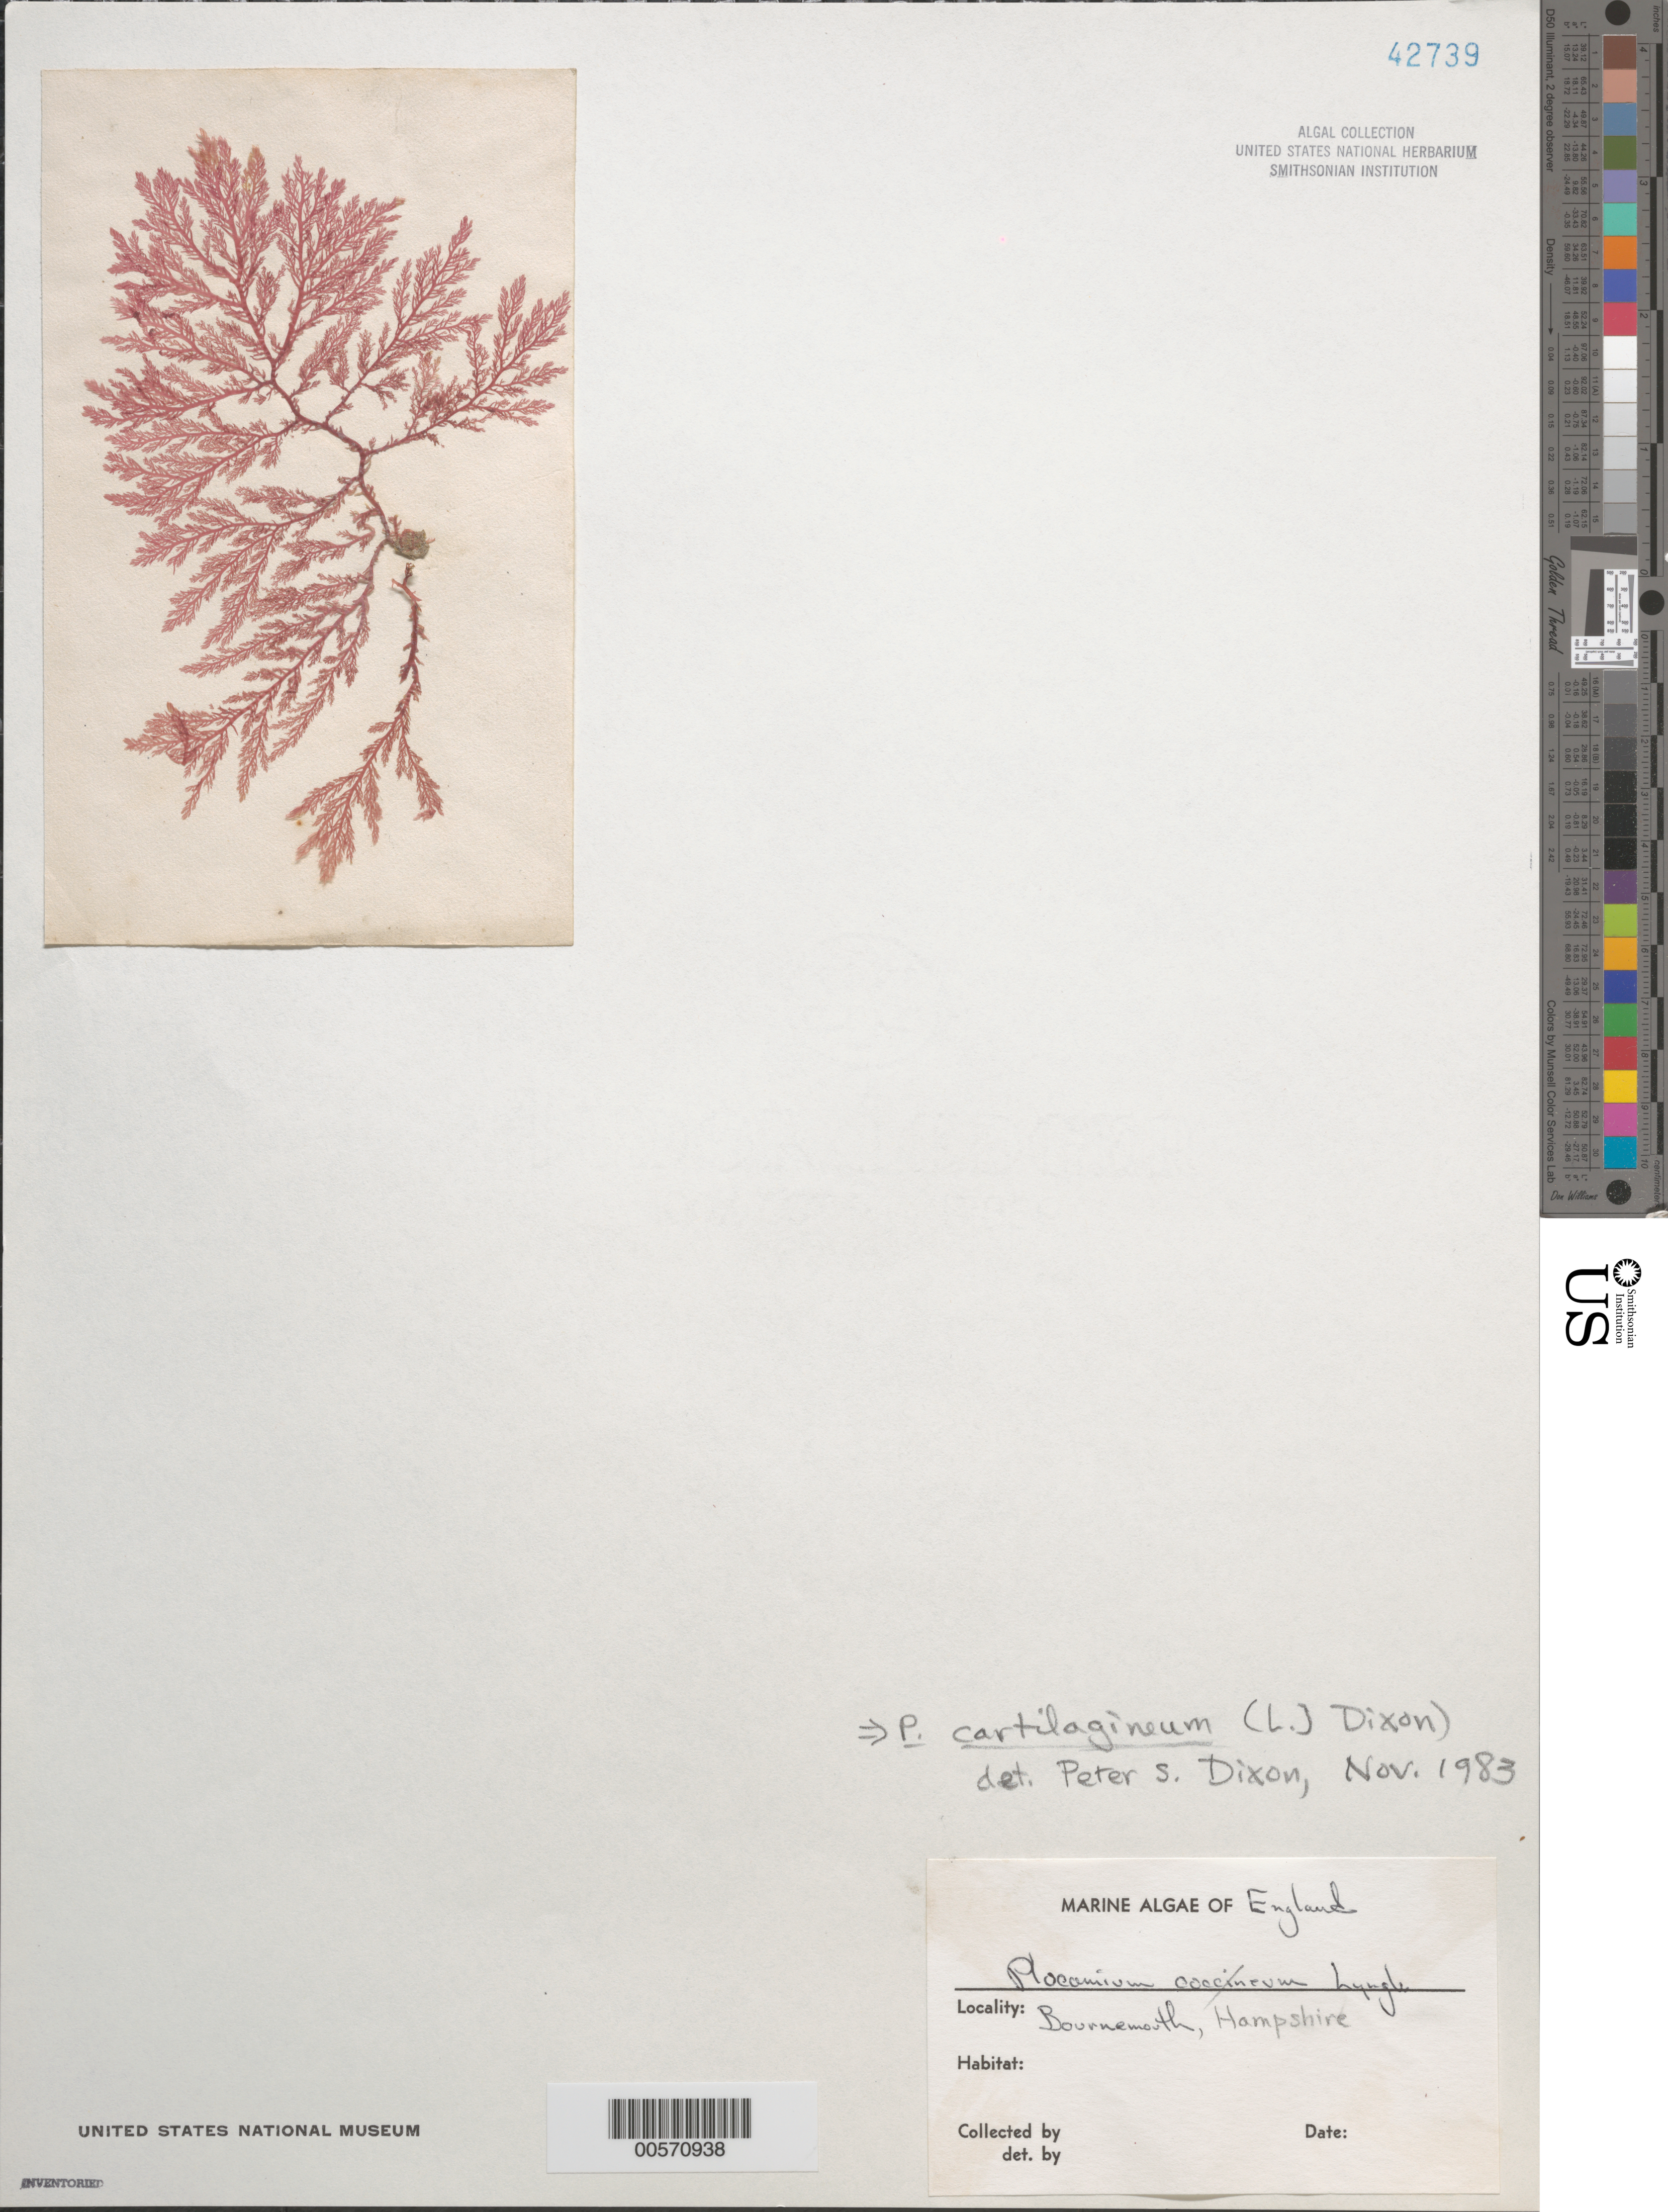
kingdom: Plantae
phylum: Rhodophyta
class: Florideophyceae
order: Plocamiales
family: Plocamiaceae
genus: Plocamium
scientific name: Plocamium cartilagineum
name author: (L.) P.S. Dixon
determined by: Dixon, P. S.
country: United Kingdom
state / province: England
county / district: Hampshire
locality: Bournemouth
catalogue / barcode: US 42739